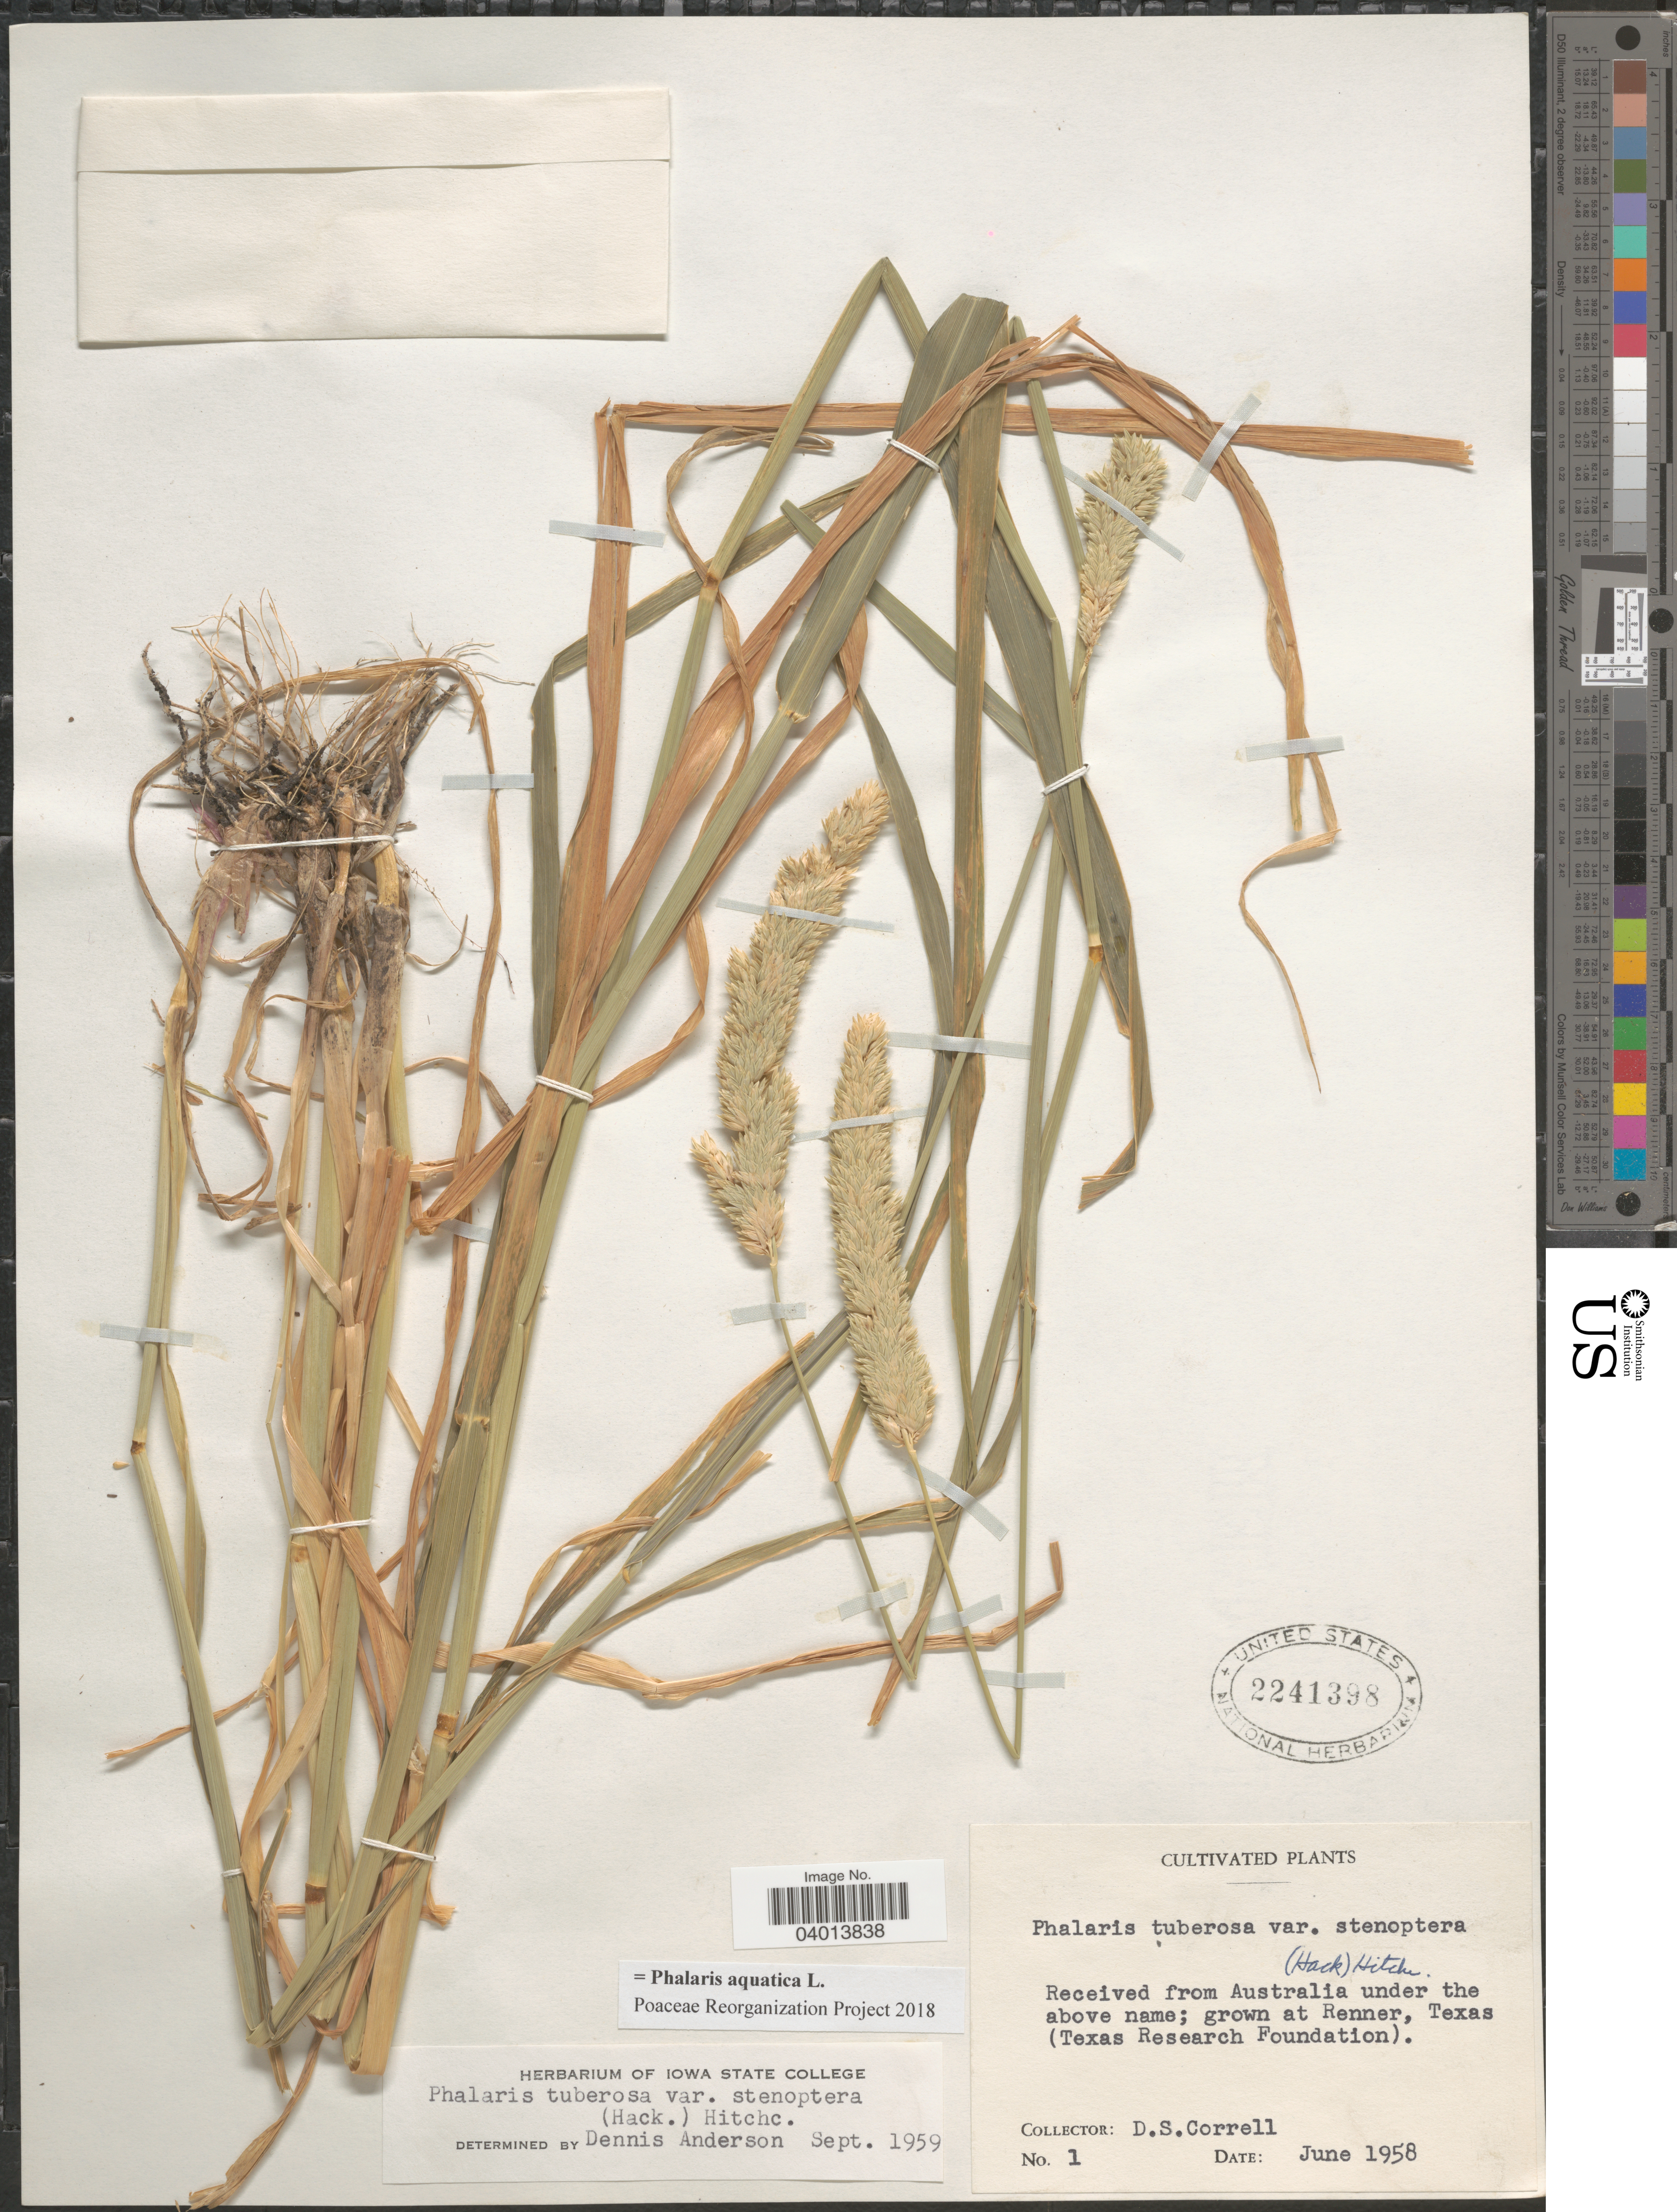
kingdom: Plantae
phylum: Tracheophyta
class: Liliopsida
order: Poales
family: Poaceae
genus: Phalaris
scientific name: Phalaris aquatica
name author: L.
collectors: D. S. Correll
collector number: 1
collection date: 1958-06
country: United States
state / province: Texas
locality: Grown at Renner, Texas (Texas Research Foundation).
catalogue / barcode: US 2241398